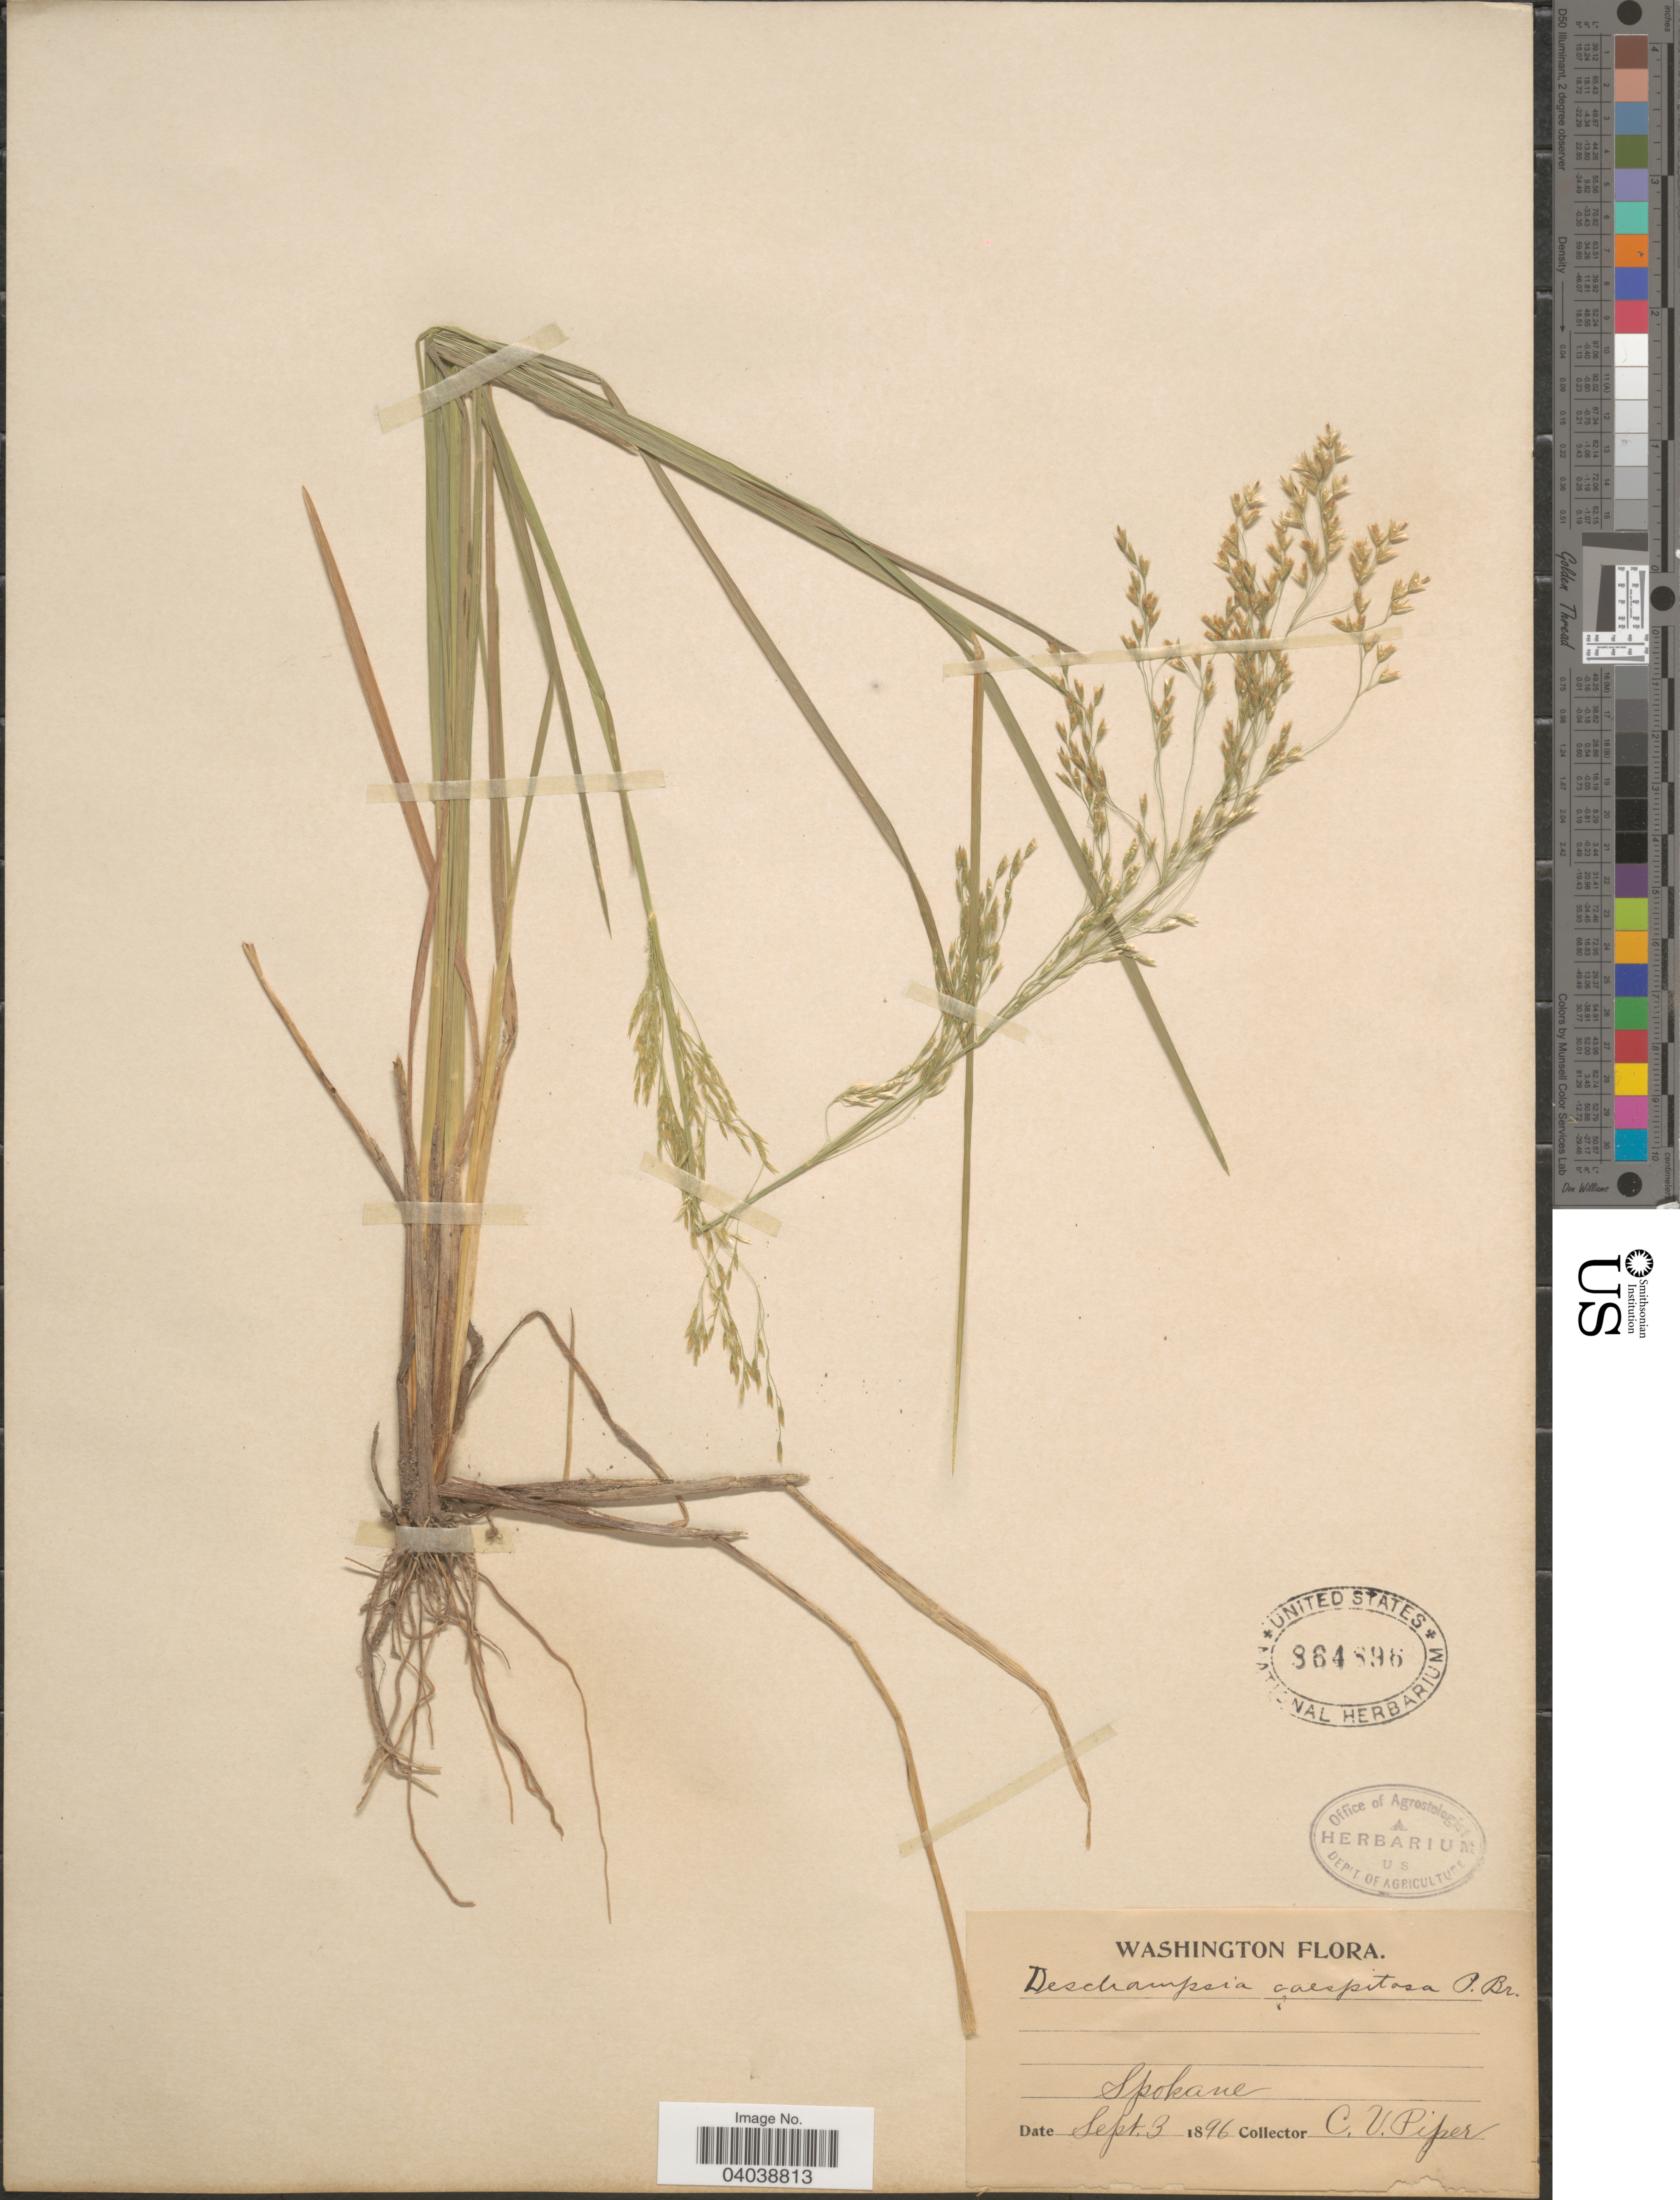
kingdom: Plantae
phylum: Tracheophyta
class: Liliopsida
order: Poales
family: Poaceae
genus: Deschampsia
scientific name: Deschampsia cespitosa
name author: (L.) P. Beauv.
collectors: C. V. Piper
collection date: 1896-09-03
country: United States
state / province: Washington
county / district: Spokane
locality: Spokane.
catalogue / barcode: US 864896